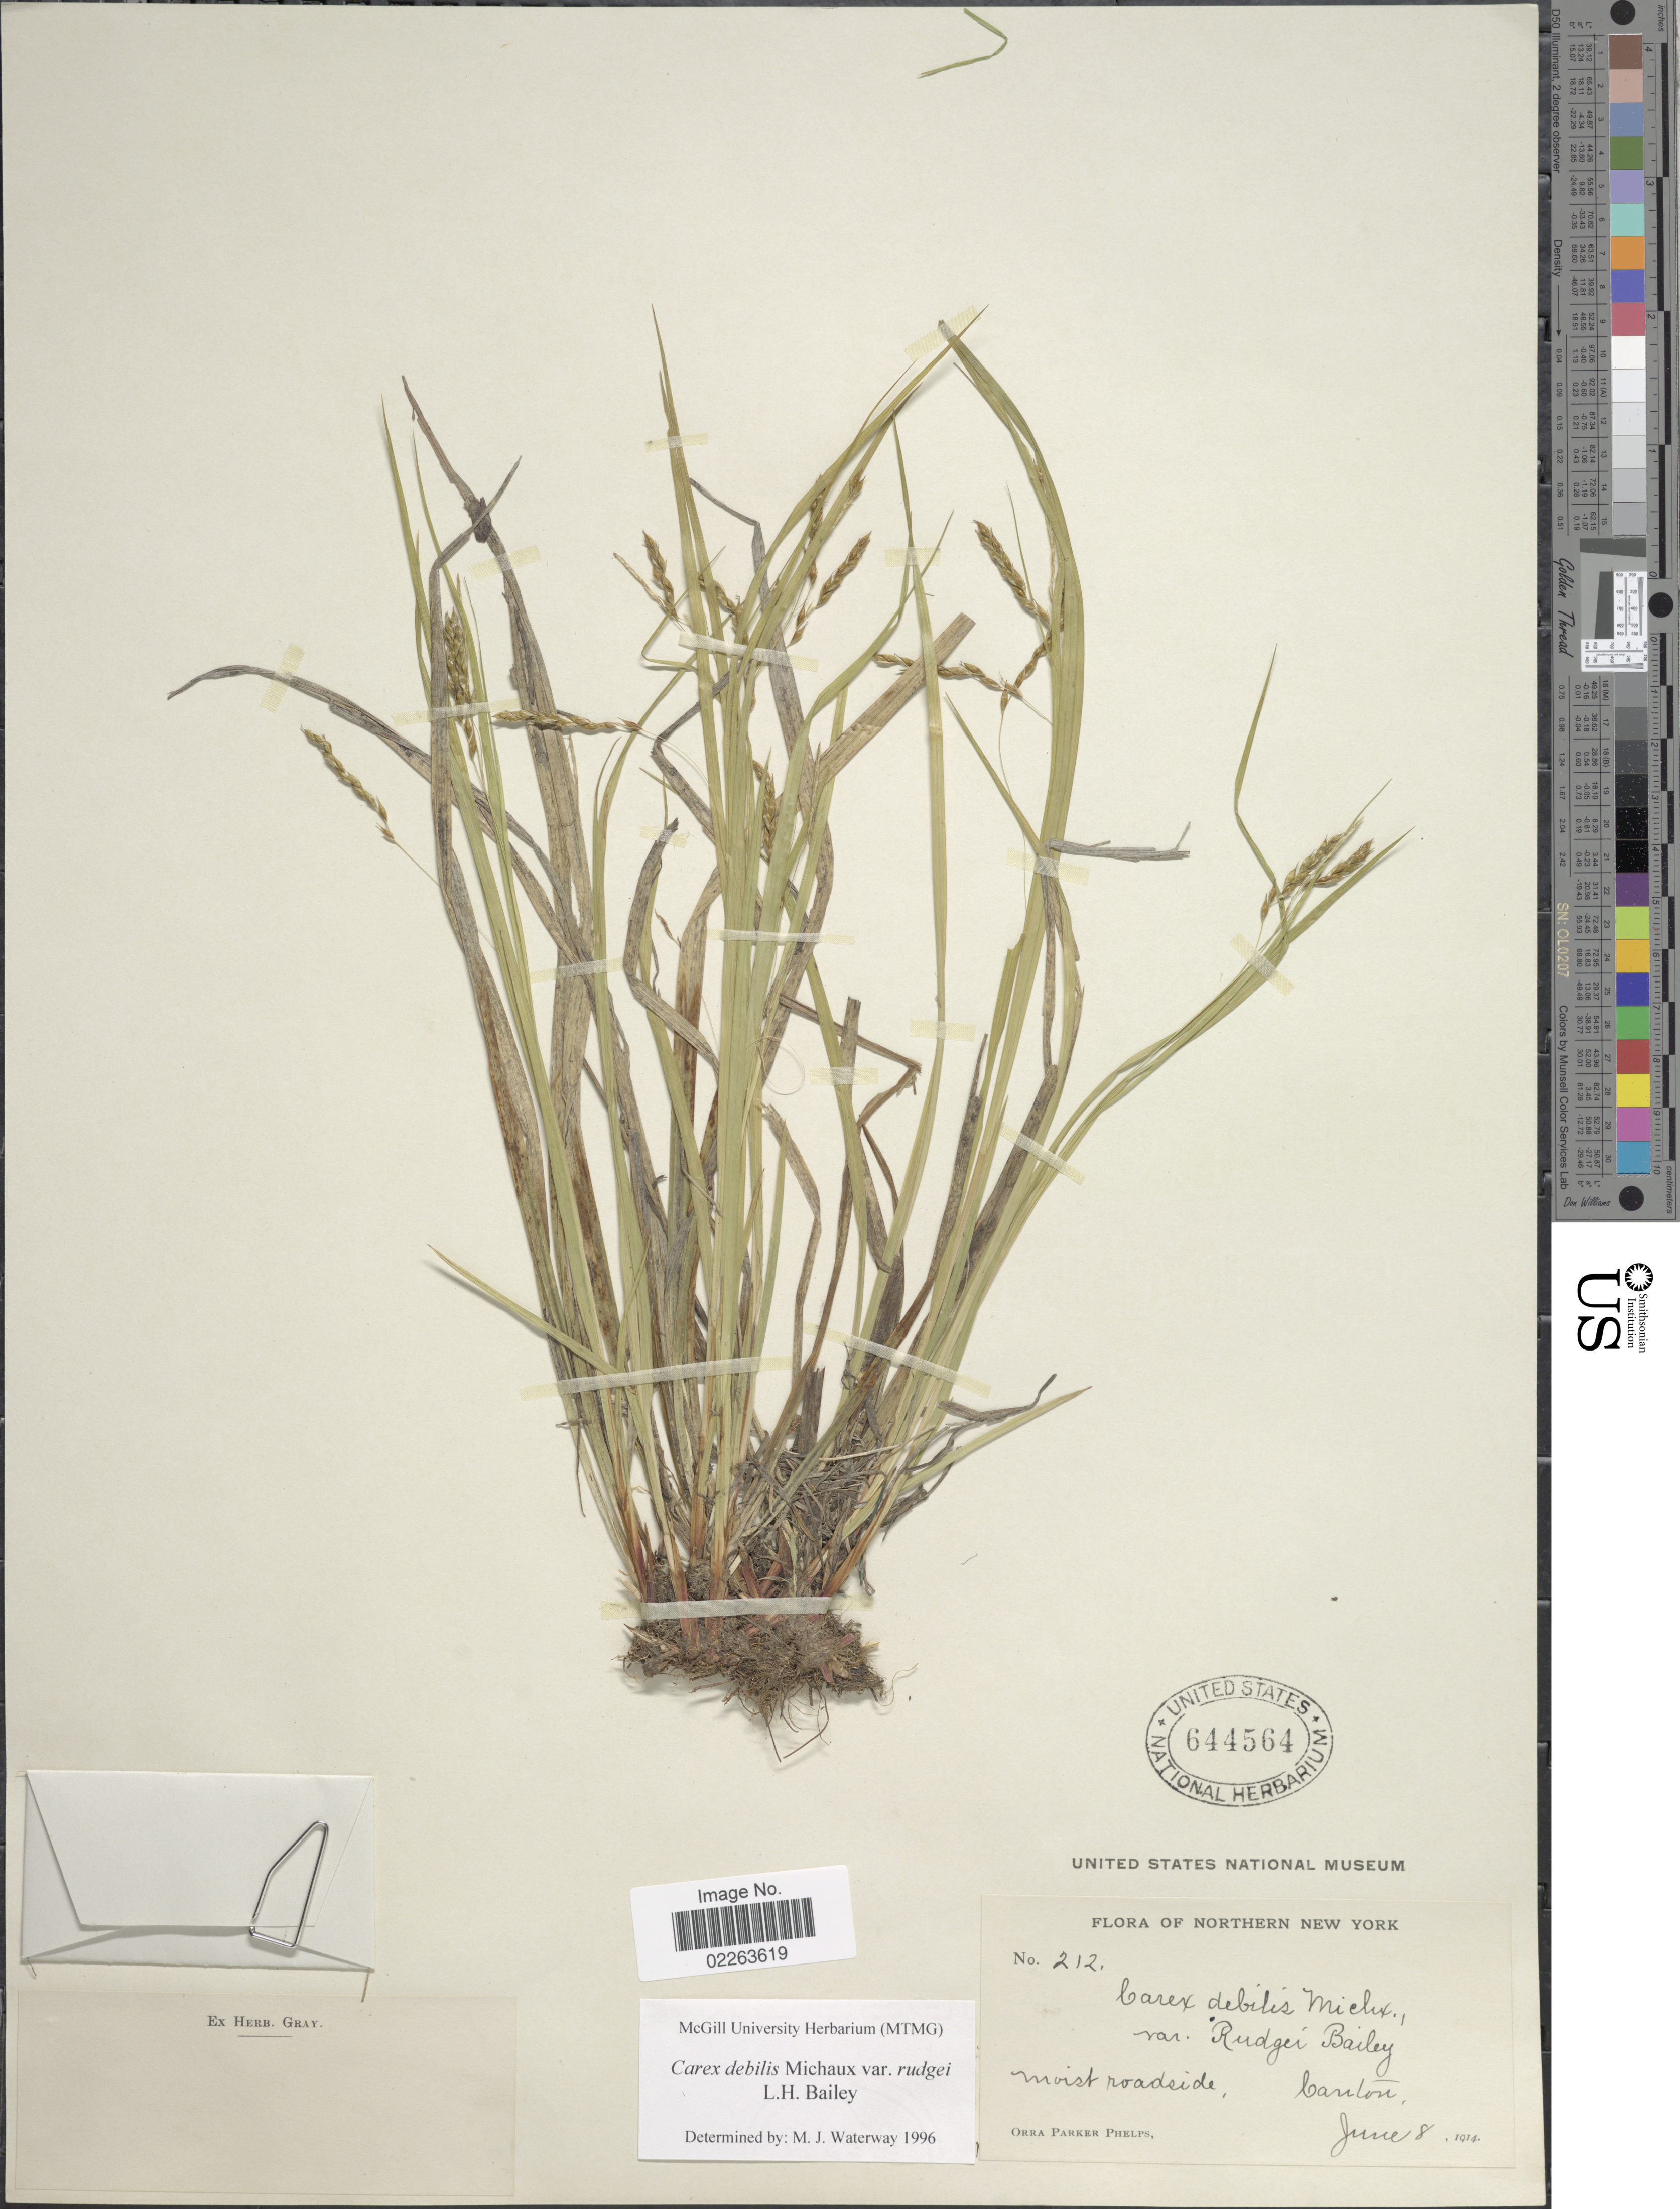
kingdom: Plantae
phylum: Tracheophyta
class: Liliopsida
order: Poales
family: Cyperaceae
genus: Carex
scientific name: Carex flexuosa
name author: Muhl. ex Willd.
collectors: O. P. Phelps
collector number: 212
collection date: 1914-06-08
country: United States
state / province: New York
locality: Northern New York. Moist roadside, Canton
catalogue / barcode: US 644564